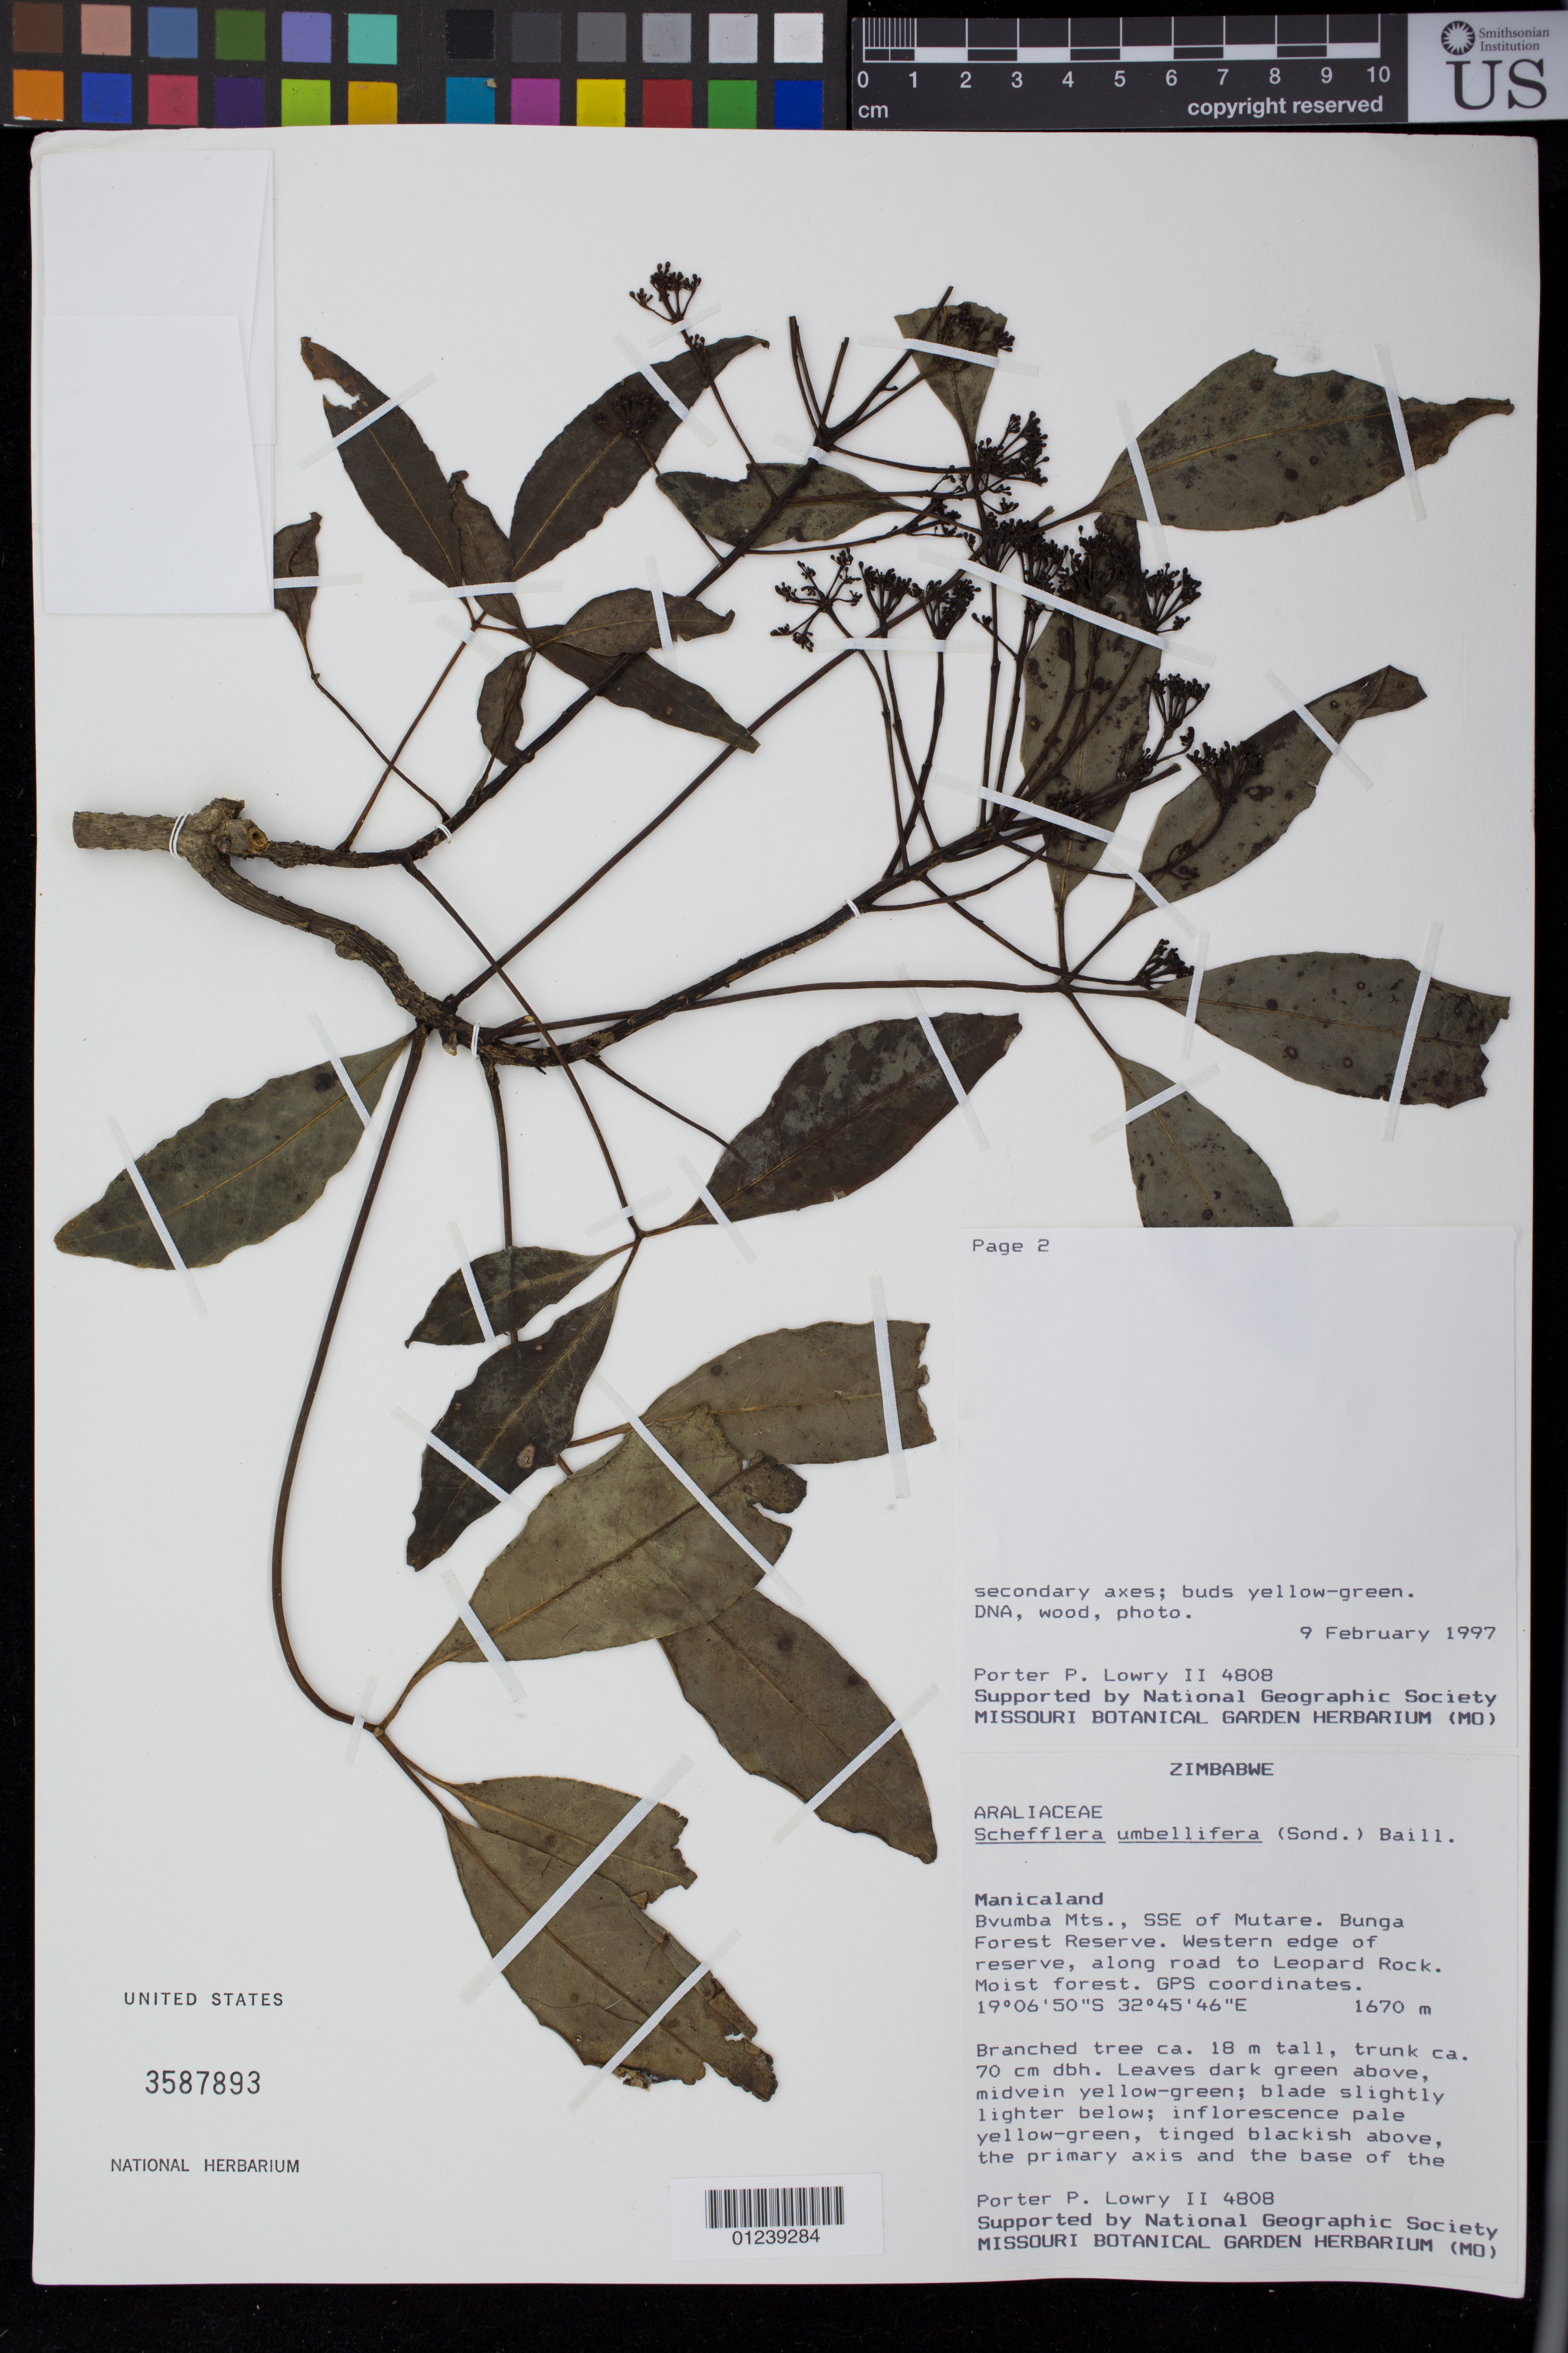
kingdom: Plantae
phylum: Tracheophyta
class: Magnoliopsida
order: Apiales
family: Araliaceae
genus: Schefflera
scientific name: Schefflera umbellifera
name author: (Sond.) Baill.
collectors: P. P. Lowry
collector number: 4808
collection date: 1997-02-09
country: Zimbabwe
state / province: Manicaland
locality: Bvumba Mts., SSE of Mutare. Bunga Forest Reserve. Western edge of reserve, along road to Leopard Rock.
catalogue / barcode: US 3587893